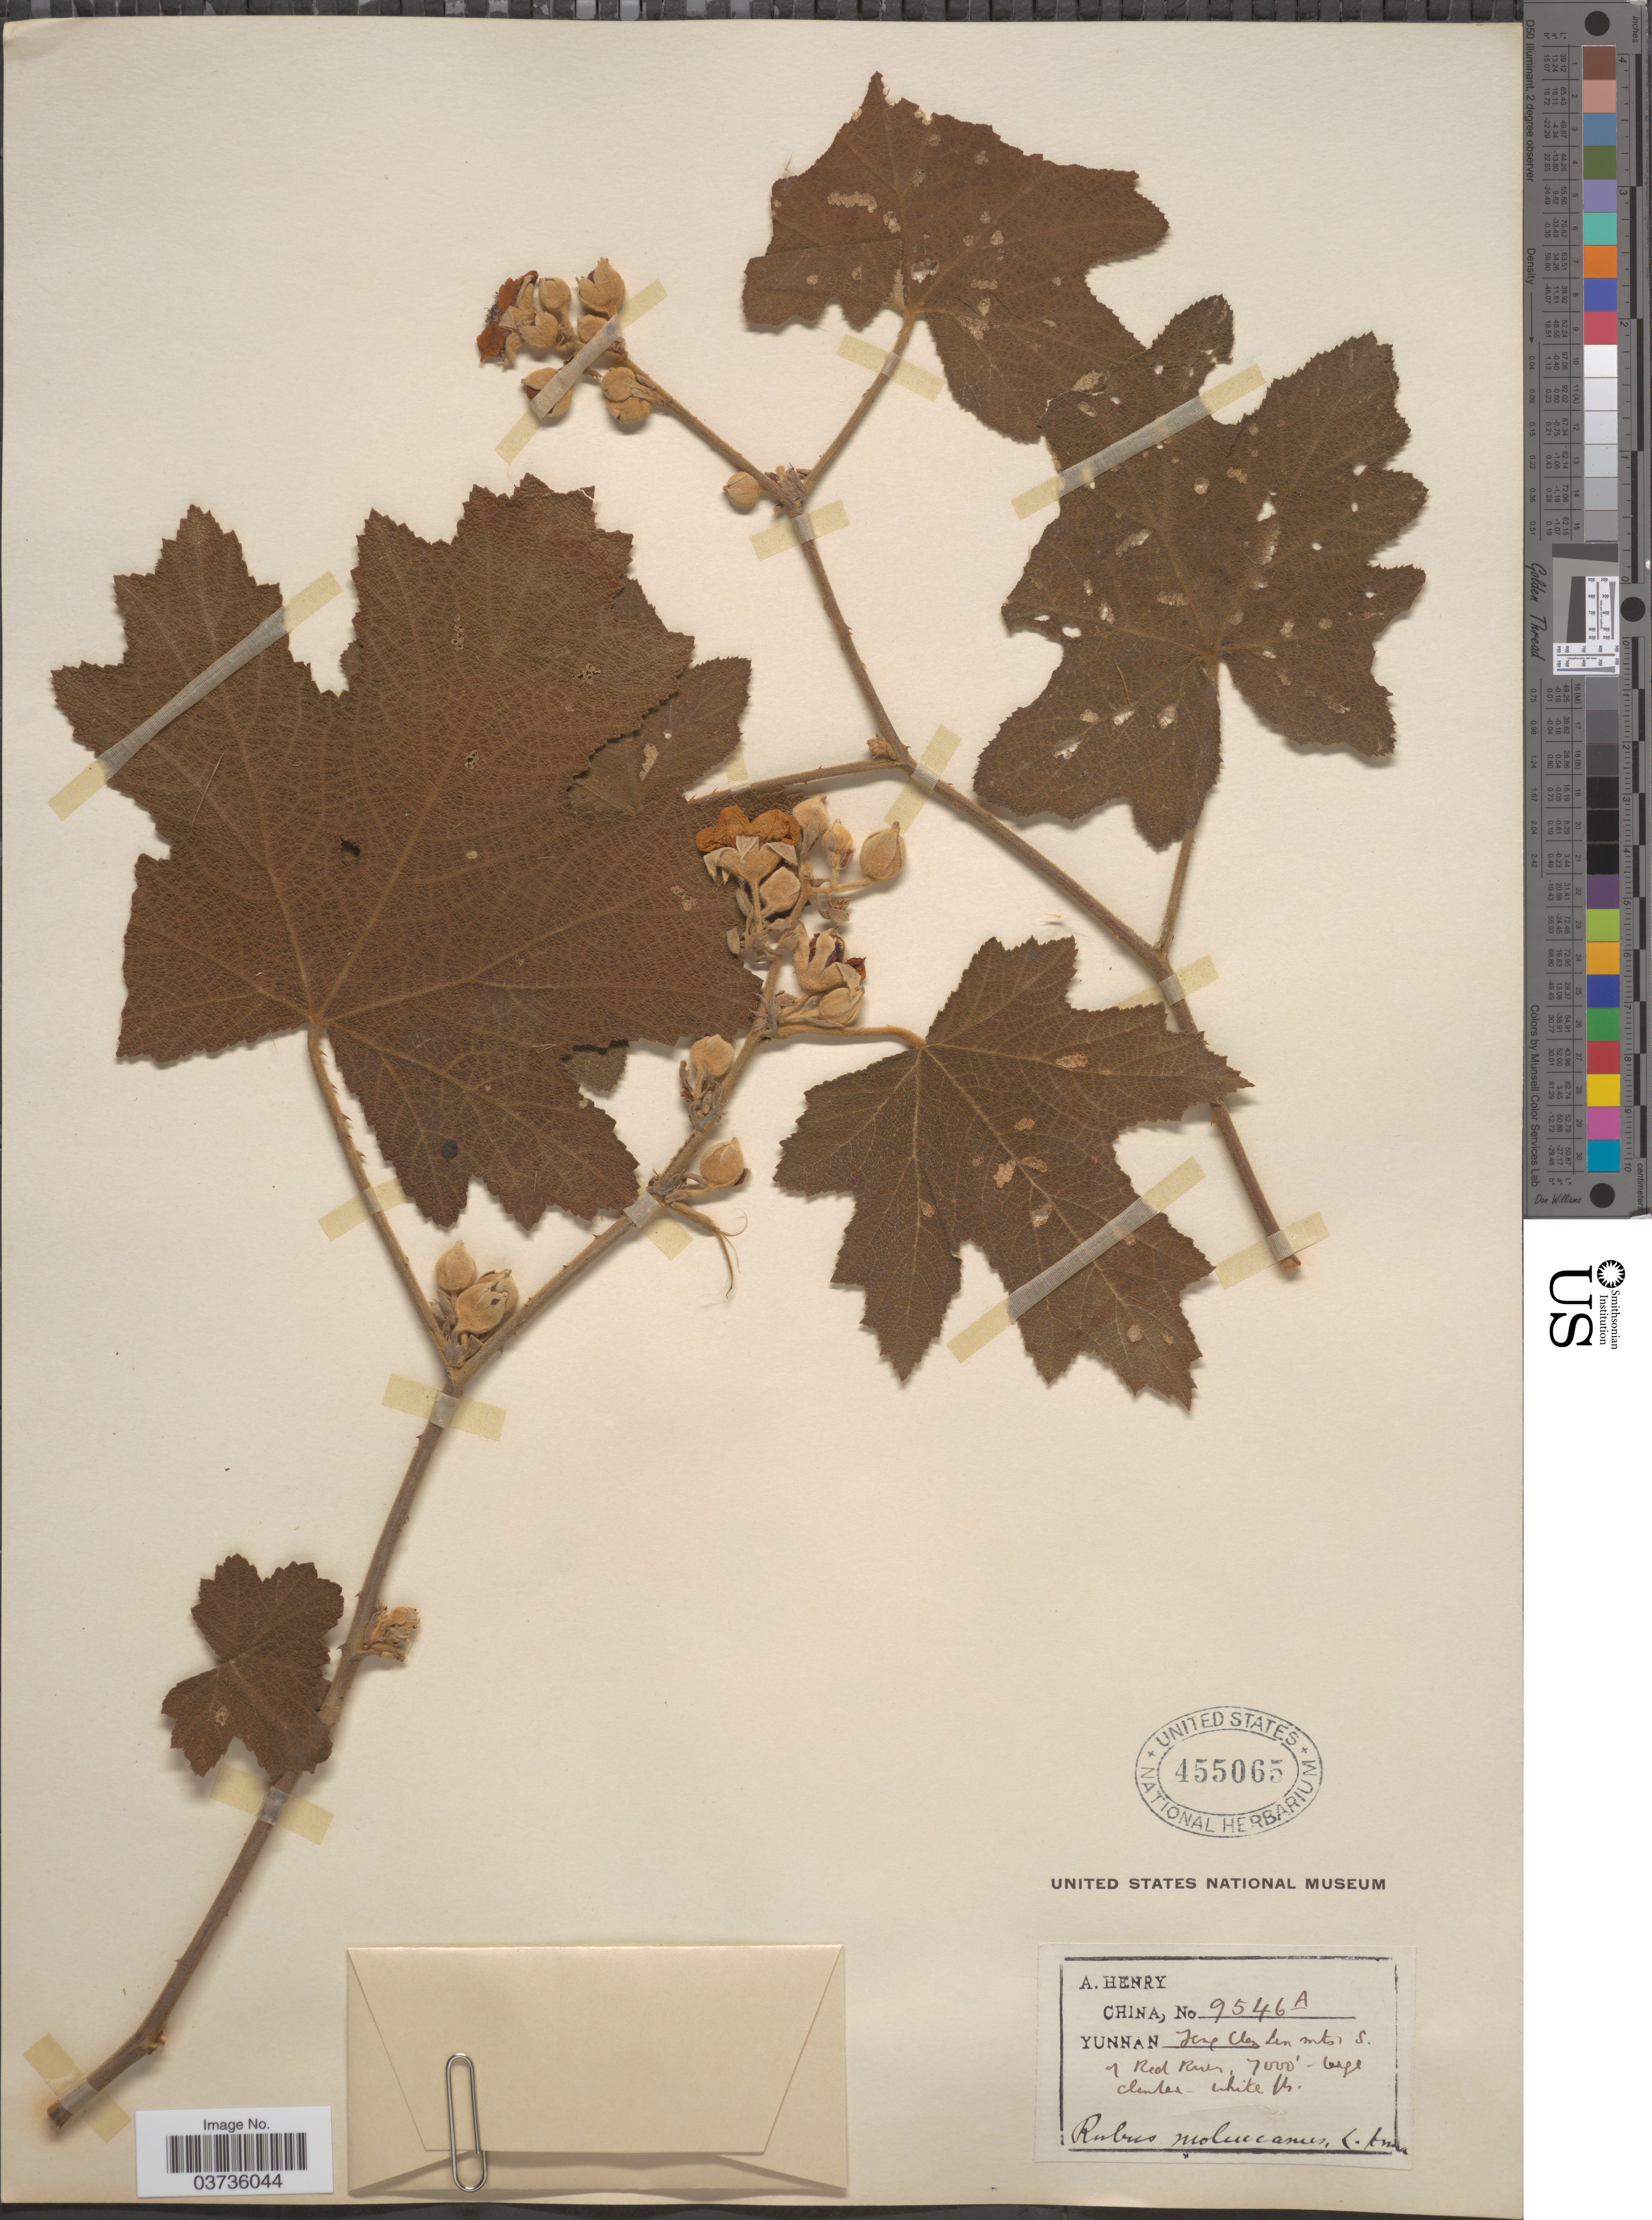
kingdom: Plantae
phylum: Tracheophyta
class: Magnoliopsida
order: Rosales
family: Rosaceae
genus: Rubus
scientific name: Rubus moluccanus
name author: L.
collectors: A. Henry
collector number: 9546 A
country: China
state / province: Yunnan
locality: Teng [interpreted] Chen [interpreted] Len Mts., S. of Red River.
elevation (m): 2134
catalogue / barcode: US 455065